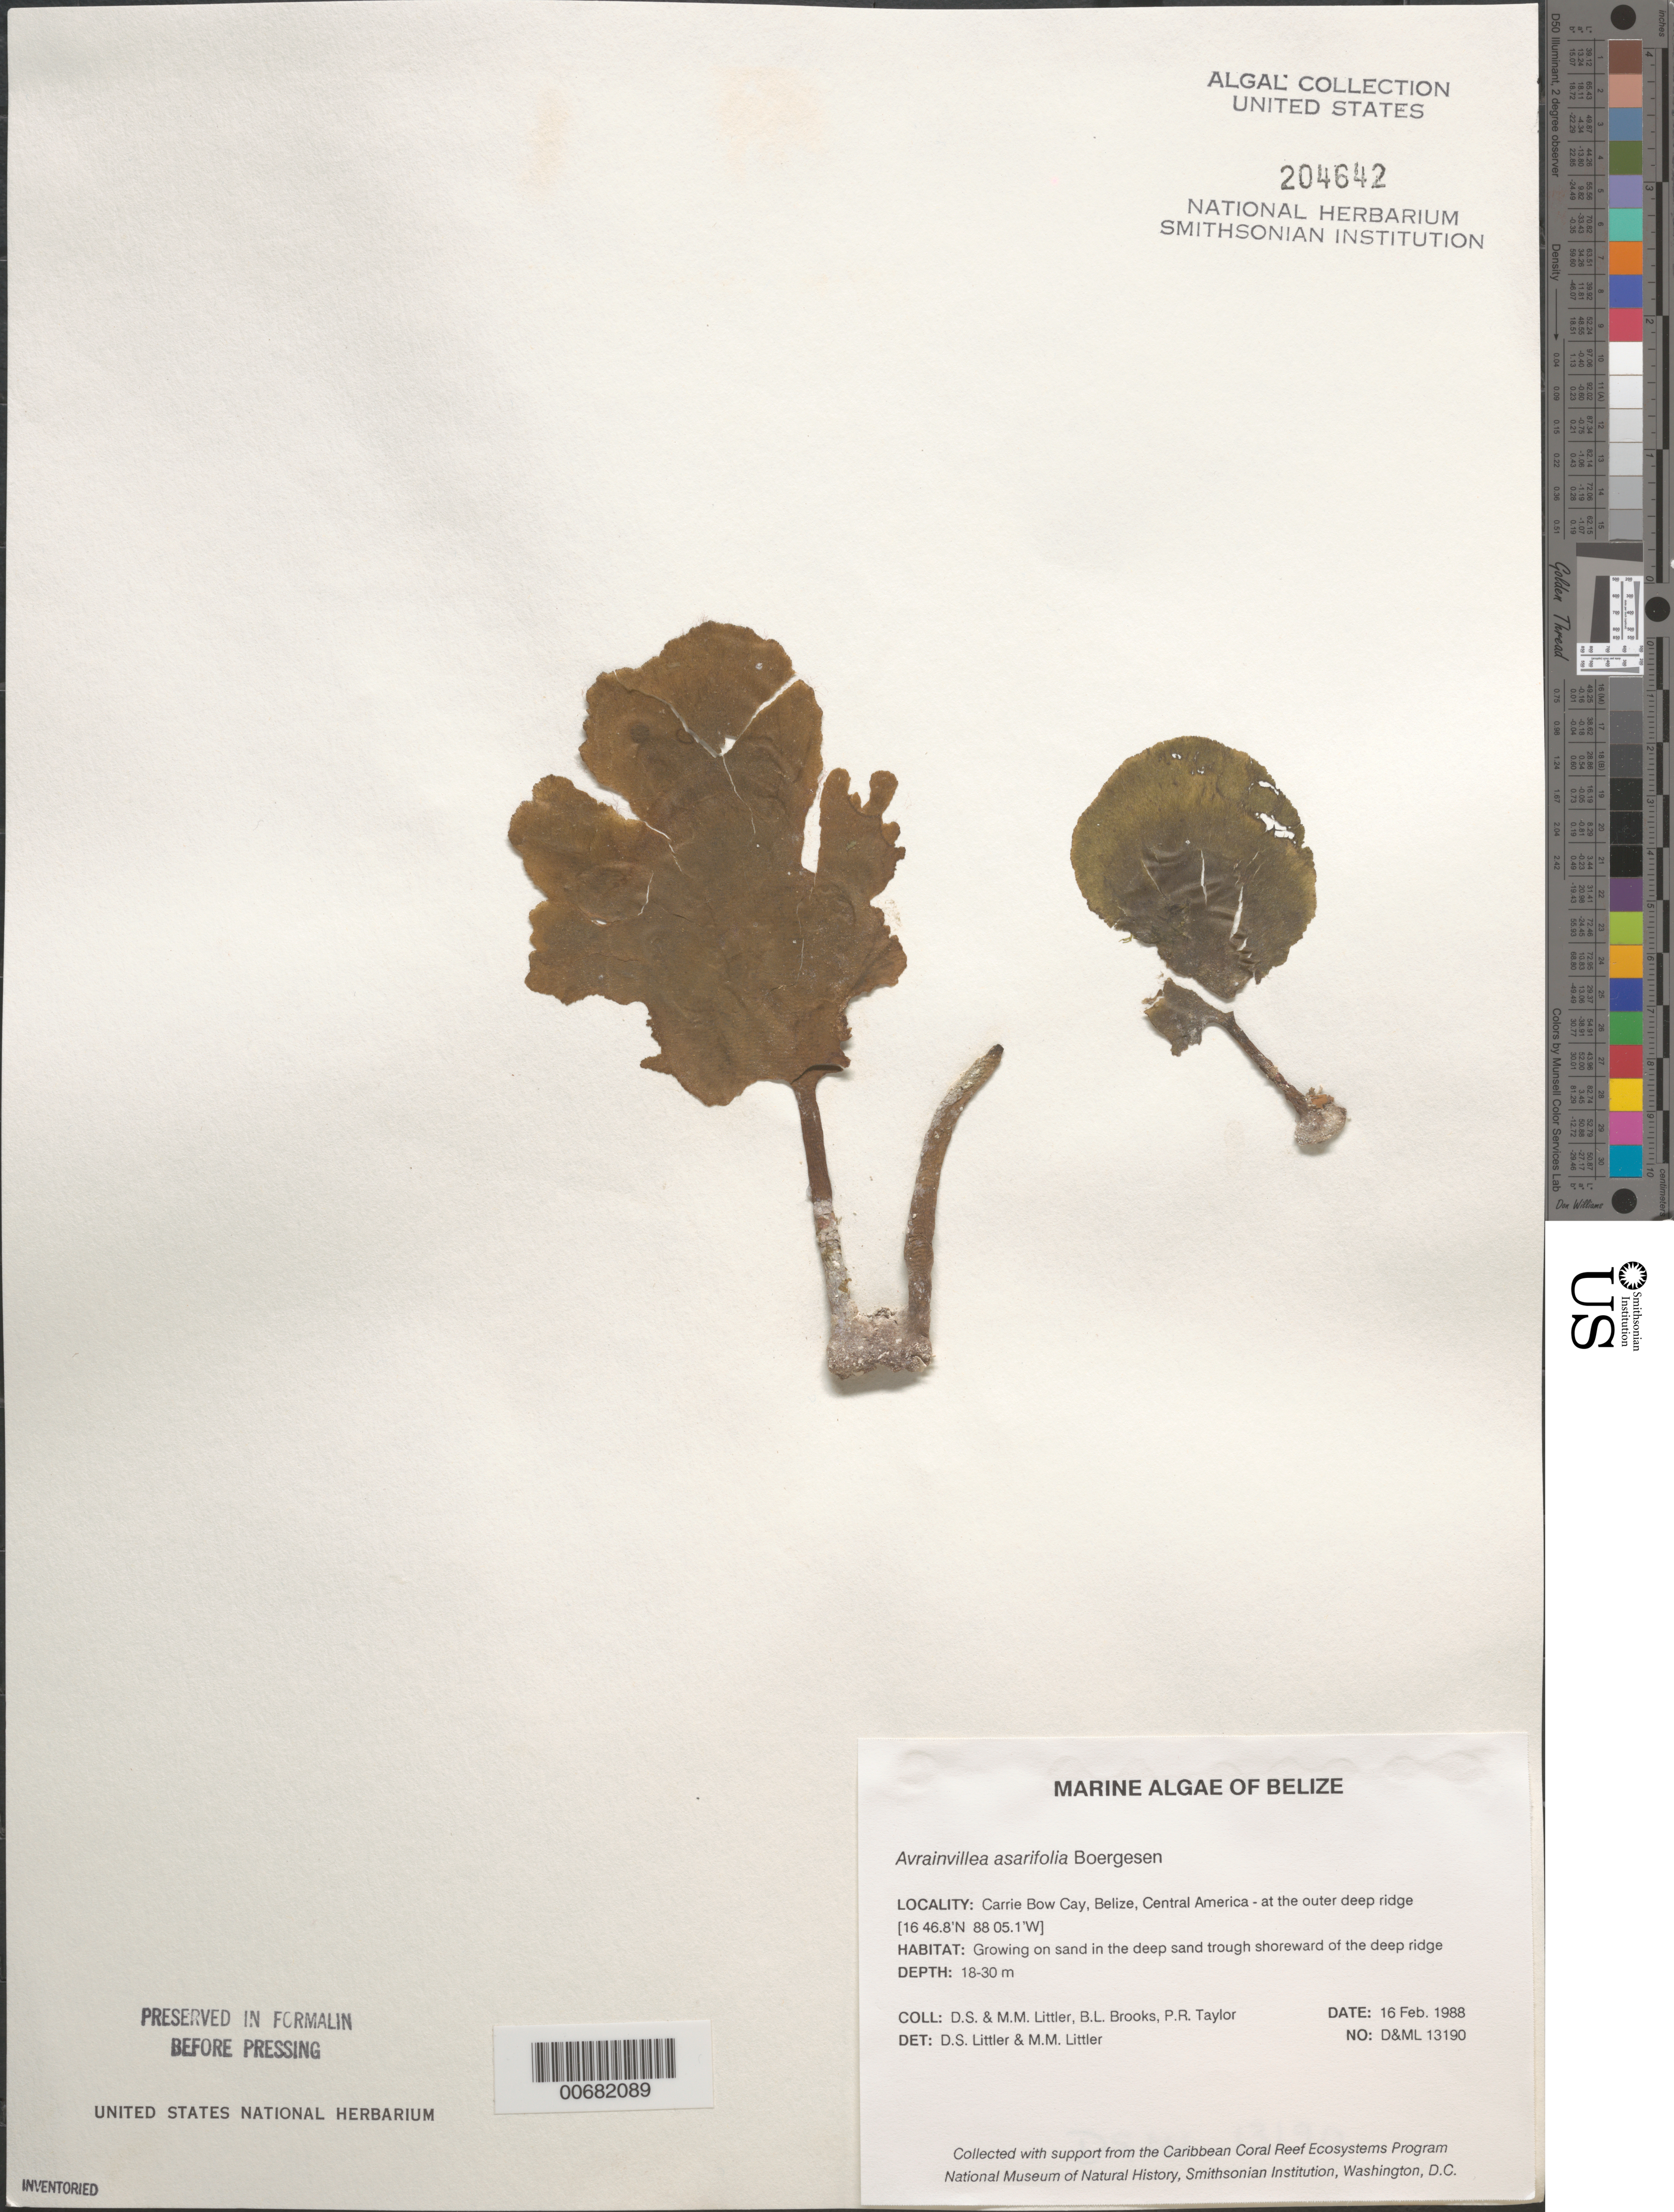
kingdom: Plantae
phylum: Chlorophyta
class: Ulvophyceae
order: Bryopsidales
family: Dichotomosiphonaceae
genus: Avrainvillea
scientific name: Avrainvillea asarifolia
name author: Børgesen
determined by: Littler, D. S.; Littler, M. M.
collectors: D. S. Littler, M. M. Littler, B. Brooks & P. R. Taylor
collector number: D&ML 13190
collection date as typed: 16 Feb 1988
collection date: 1988-02-16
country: Belize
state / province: Stann Creek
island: Carrie Bow Cay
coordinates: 16 46.8' N, 88 05.1' W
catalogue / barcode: US 204642